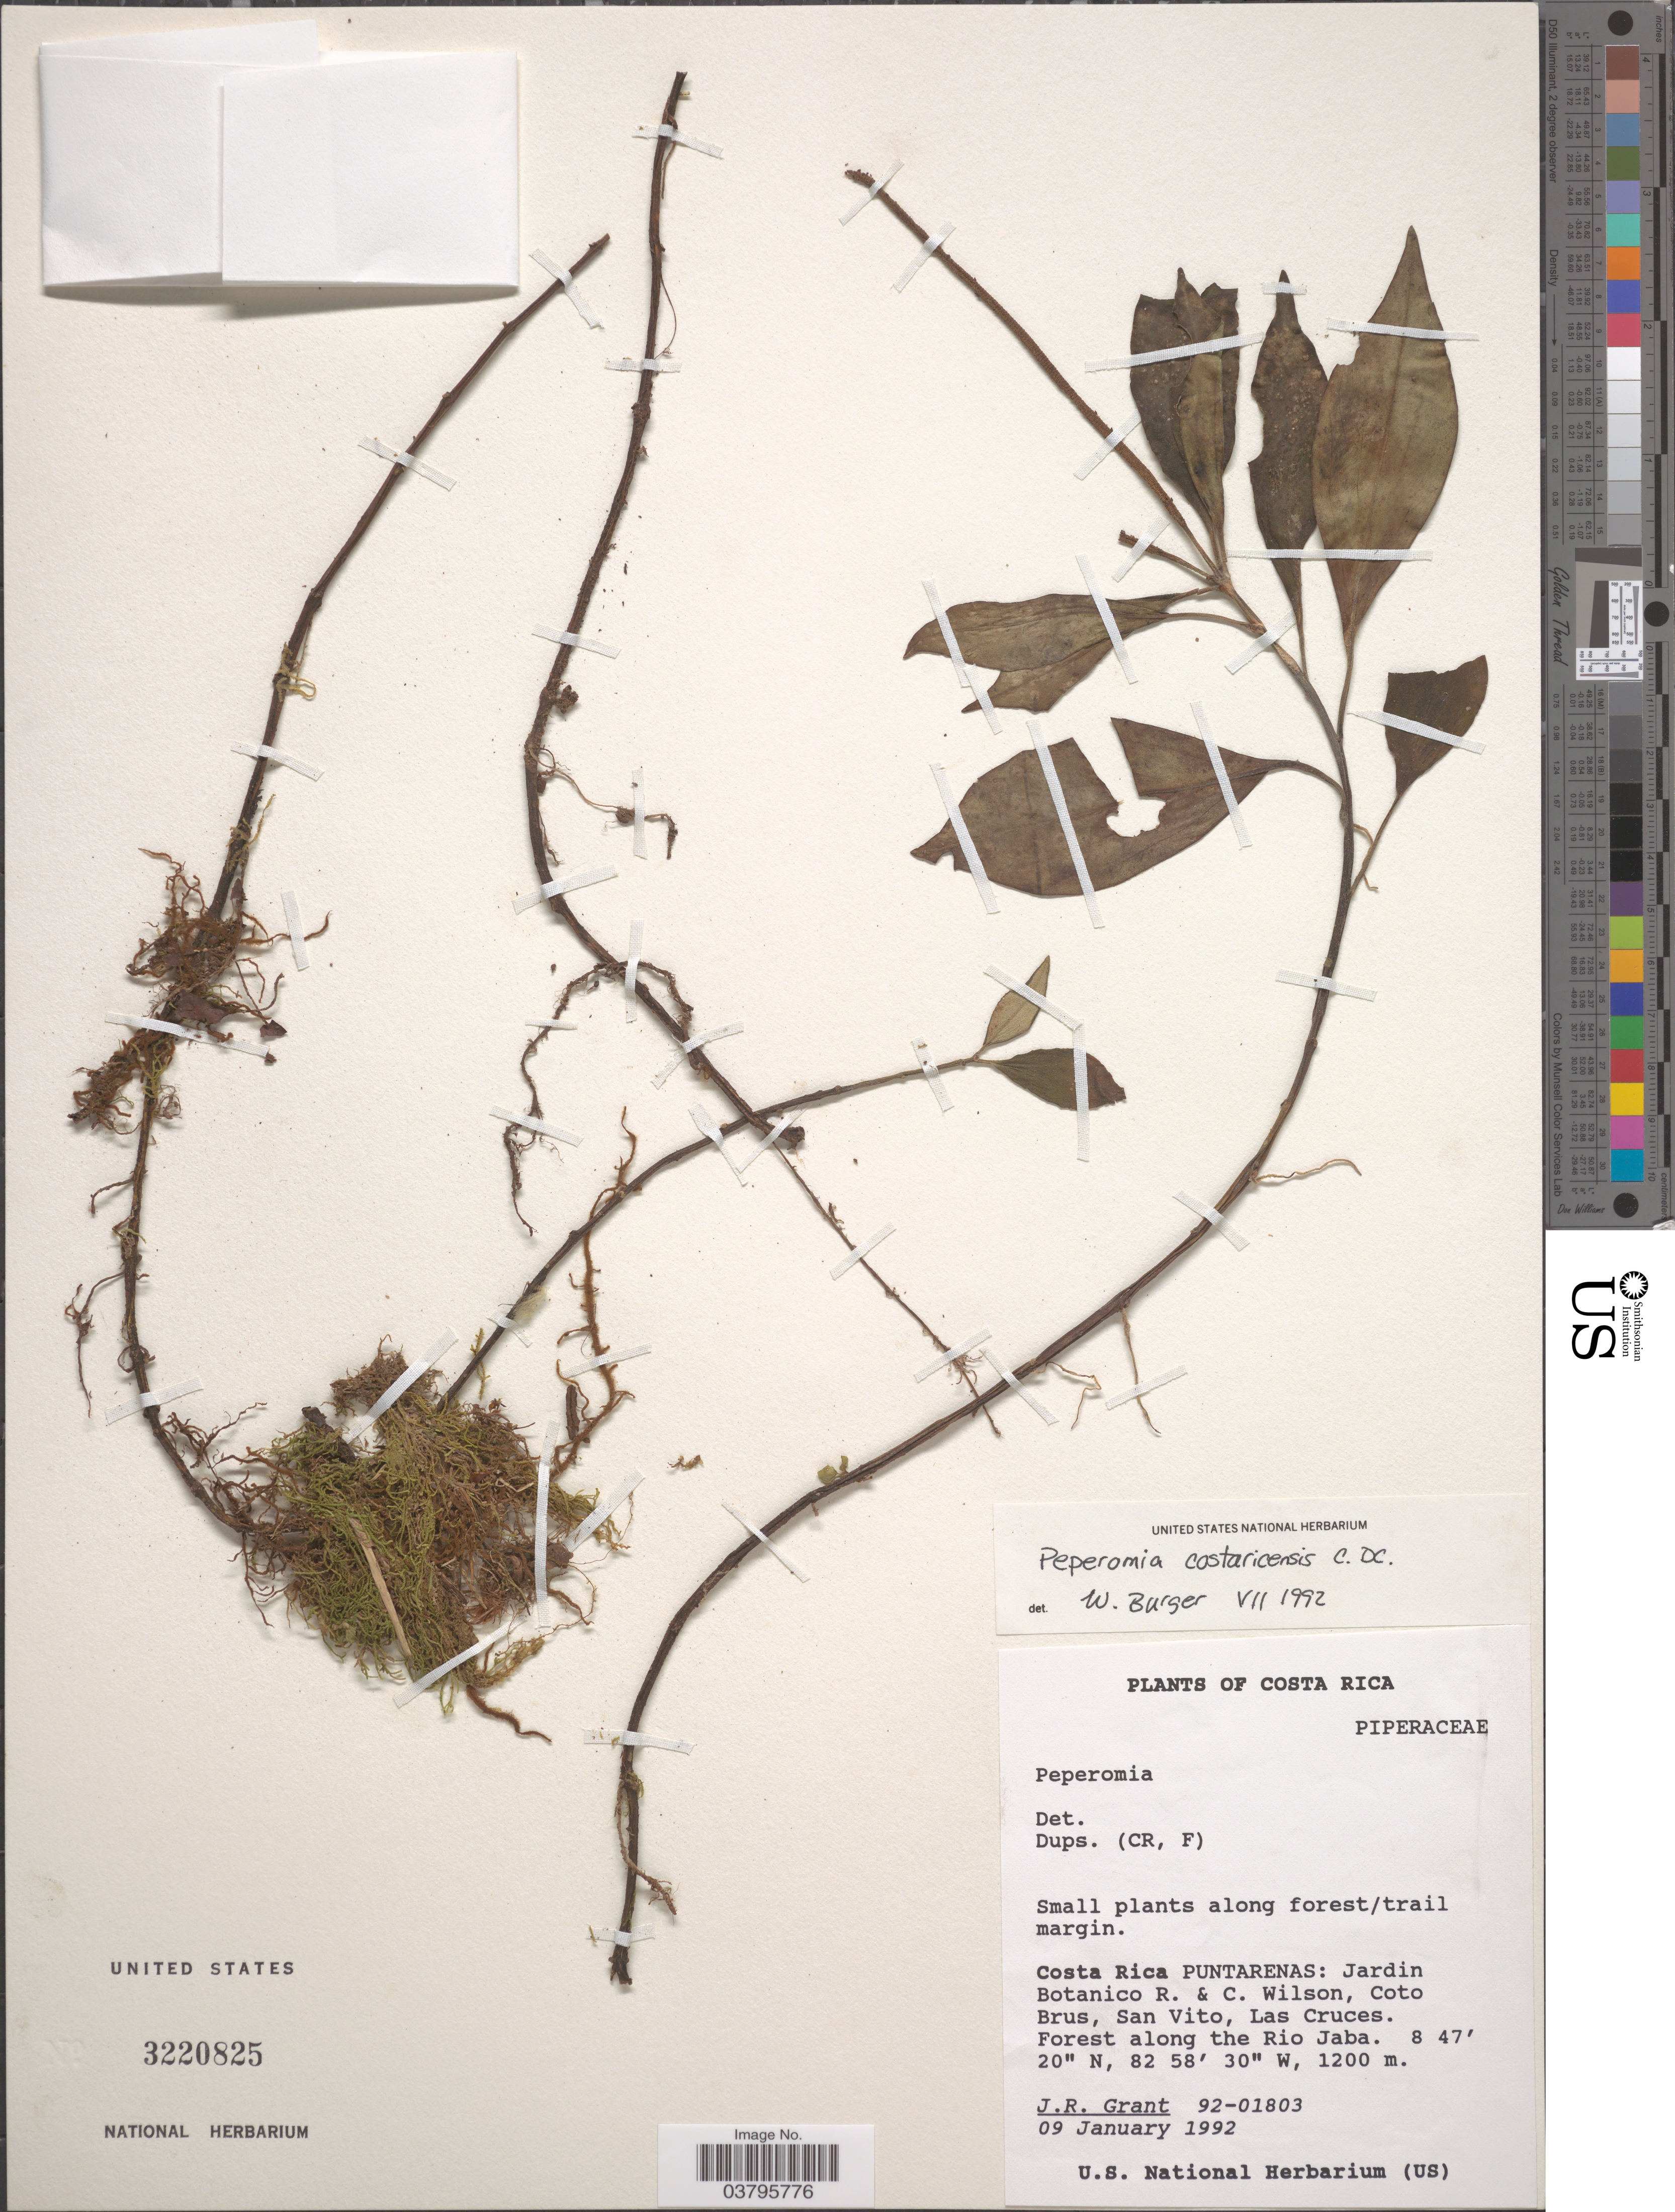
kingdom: Plantae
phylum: Tracheophyta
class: Magnoliopsida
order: Piperales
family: Piperaceae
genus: Peperomia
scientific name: Peperomia hirta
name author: C. DC.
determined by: Jiménez, José Estaban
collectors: J. Grant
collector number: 92-01803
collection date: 1992-01-09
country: Costa Rica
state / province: Puntarenas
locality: Jardin Botanico R. & C. Wilson, Coto Brus, San Vito, Las Cruces. Forest along the Rio Jaba.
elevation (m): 1200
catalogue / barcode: US 3220825